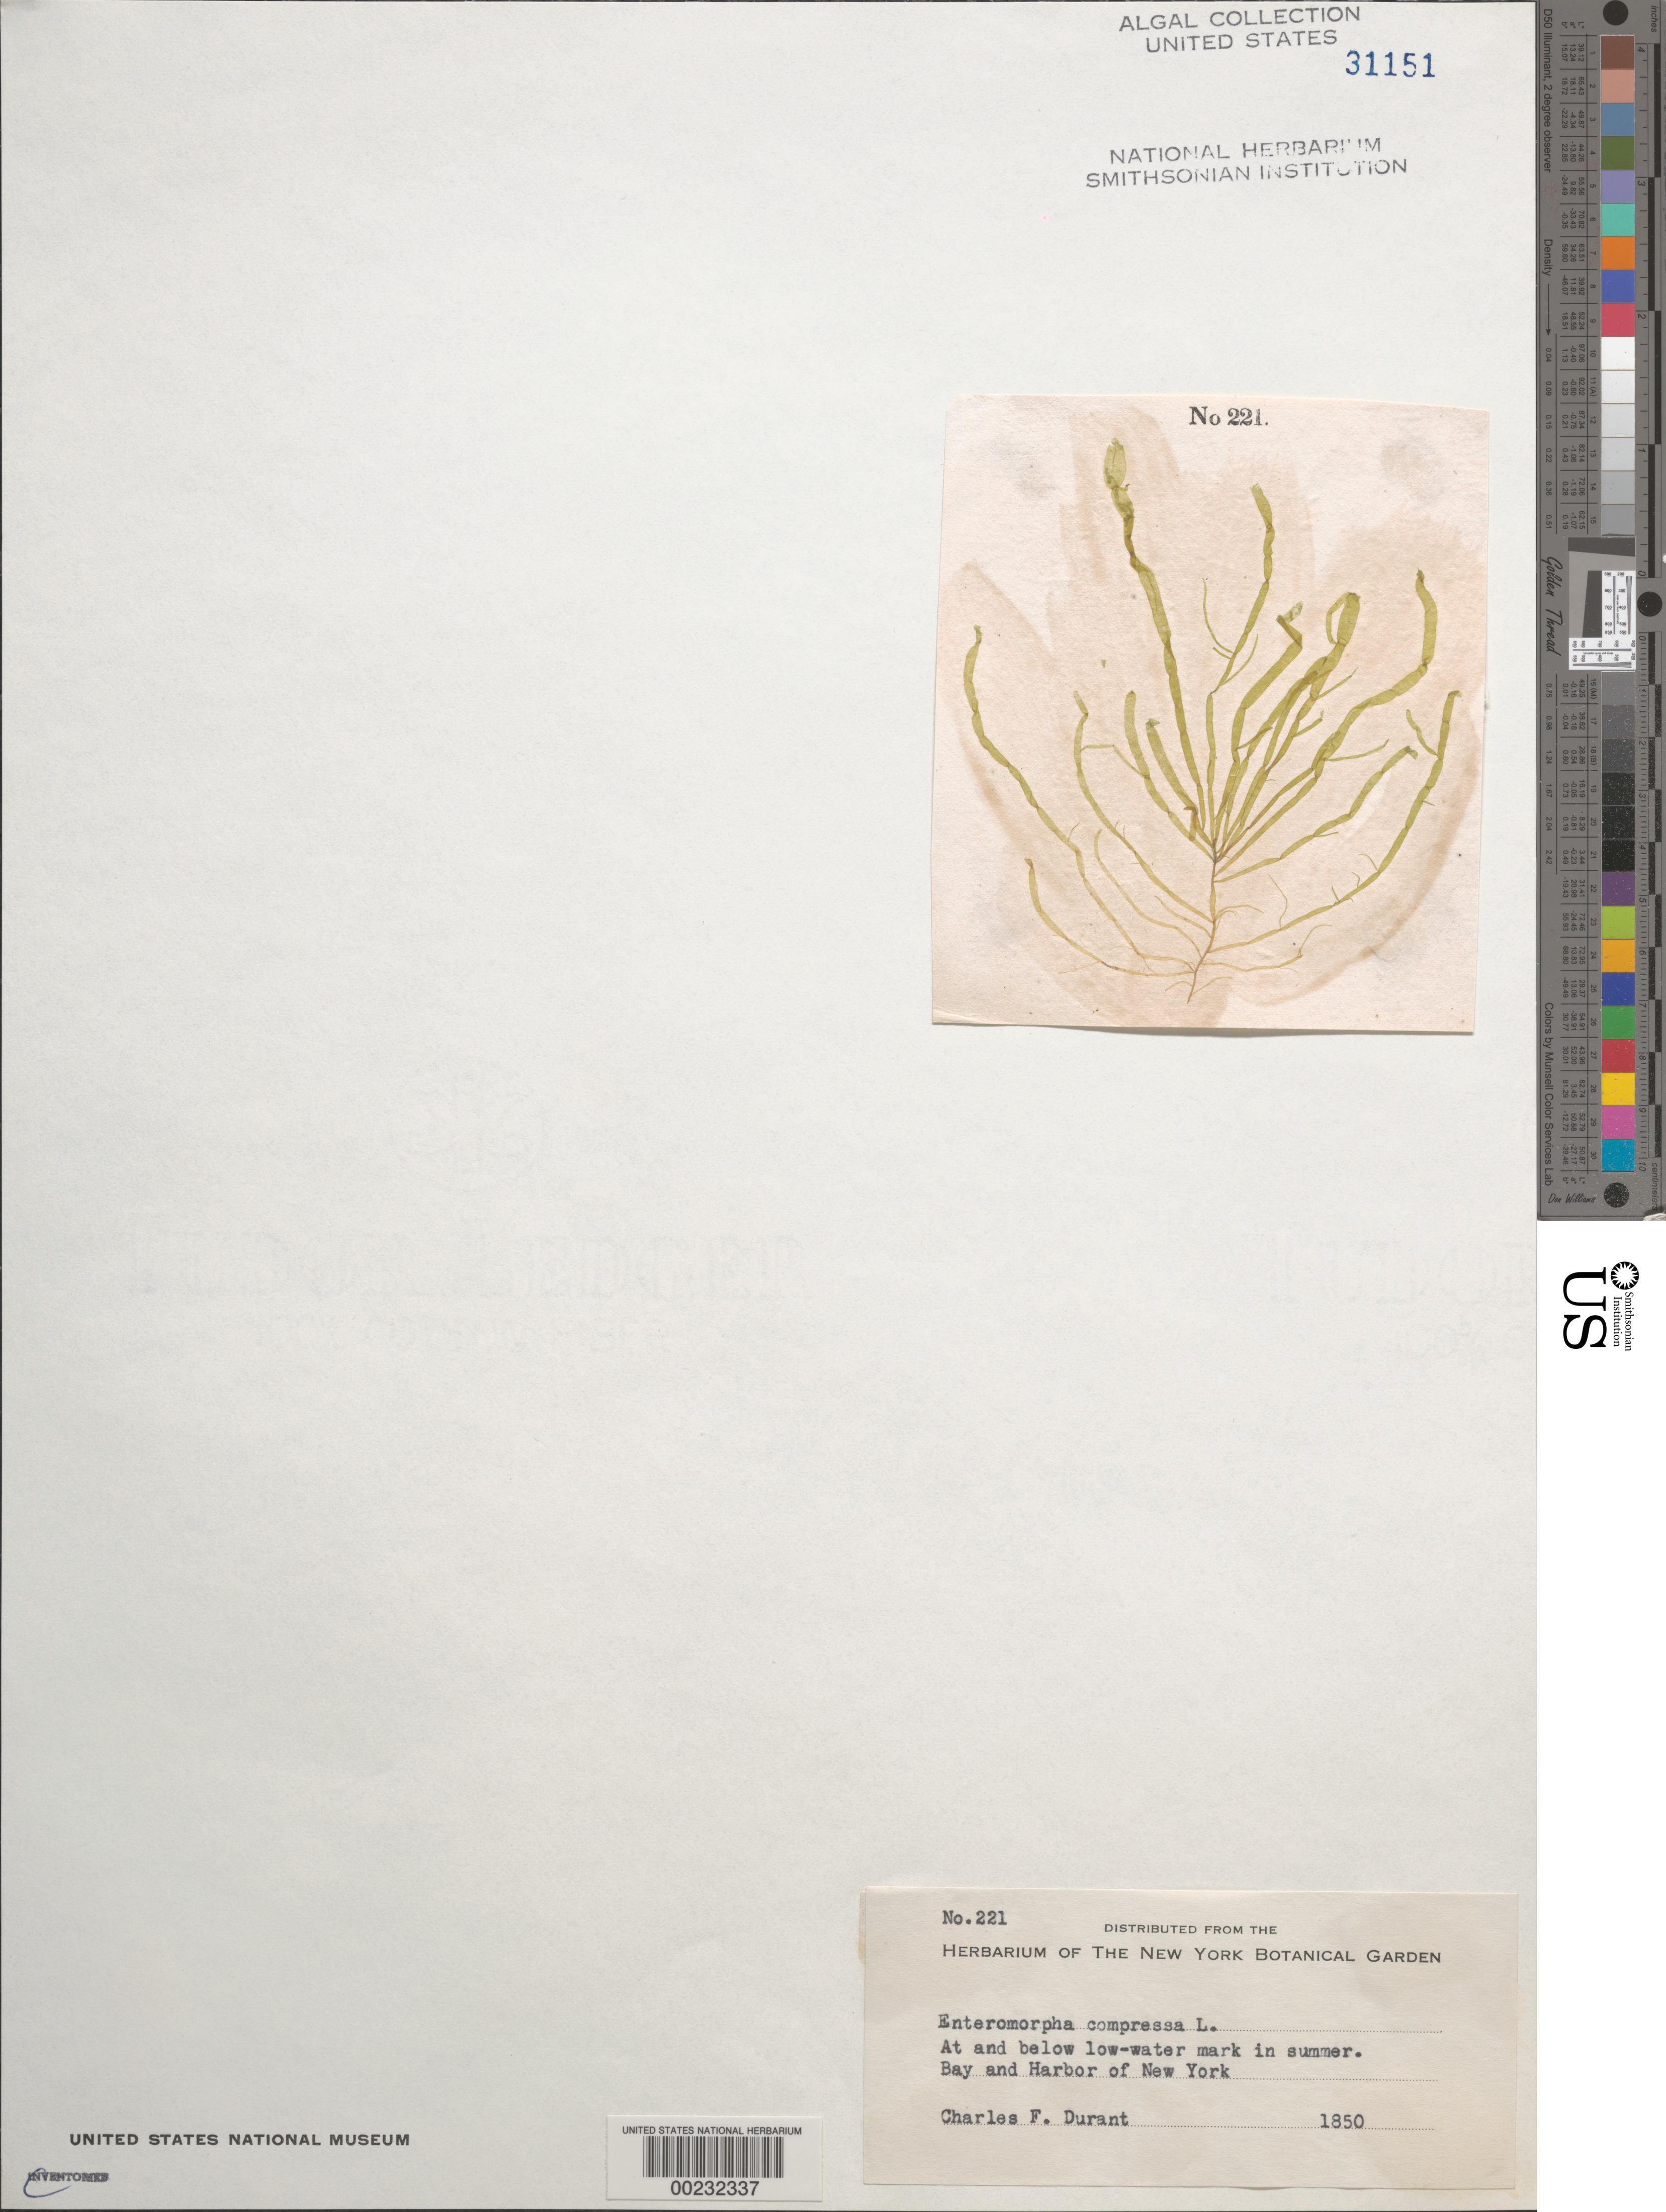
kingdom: Plantae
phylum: Chlorophyta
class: Ulvophyceae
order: Ulvales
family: Ulvaceae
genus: Ulva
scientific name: Ulva compressa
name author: L.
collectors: C. Durant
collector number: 221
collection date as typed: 1850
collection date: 1850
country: United States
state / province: New York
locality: New York Bay and New York Harbor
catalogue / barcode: US 31151